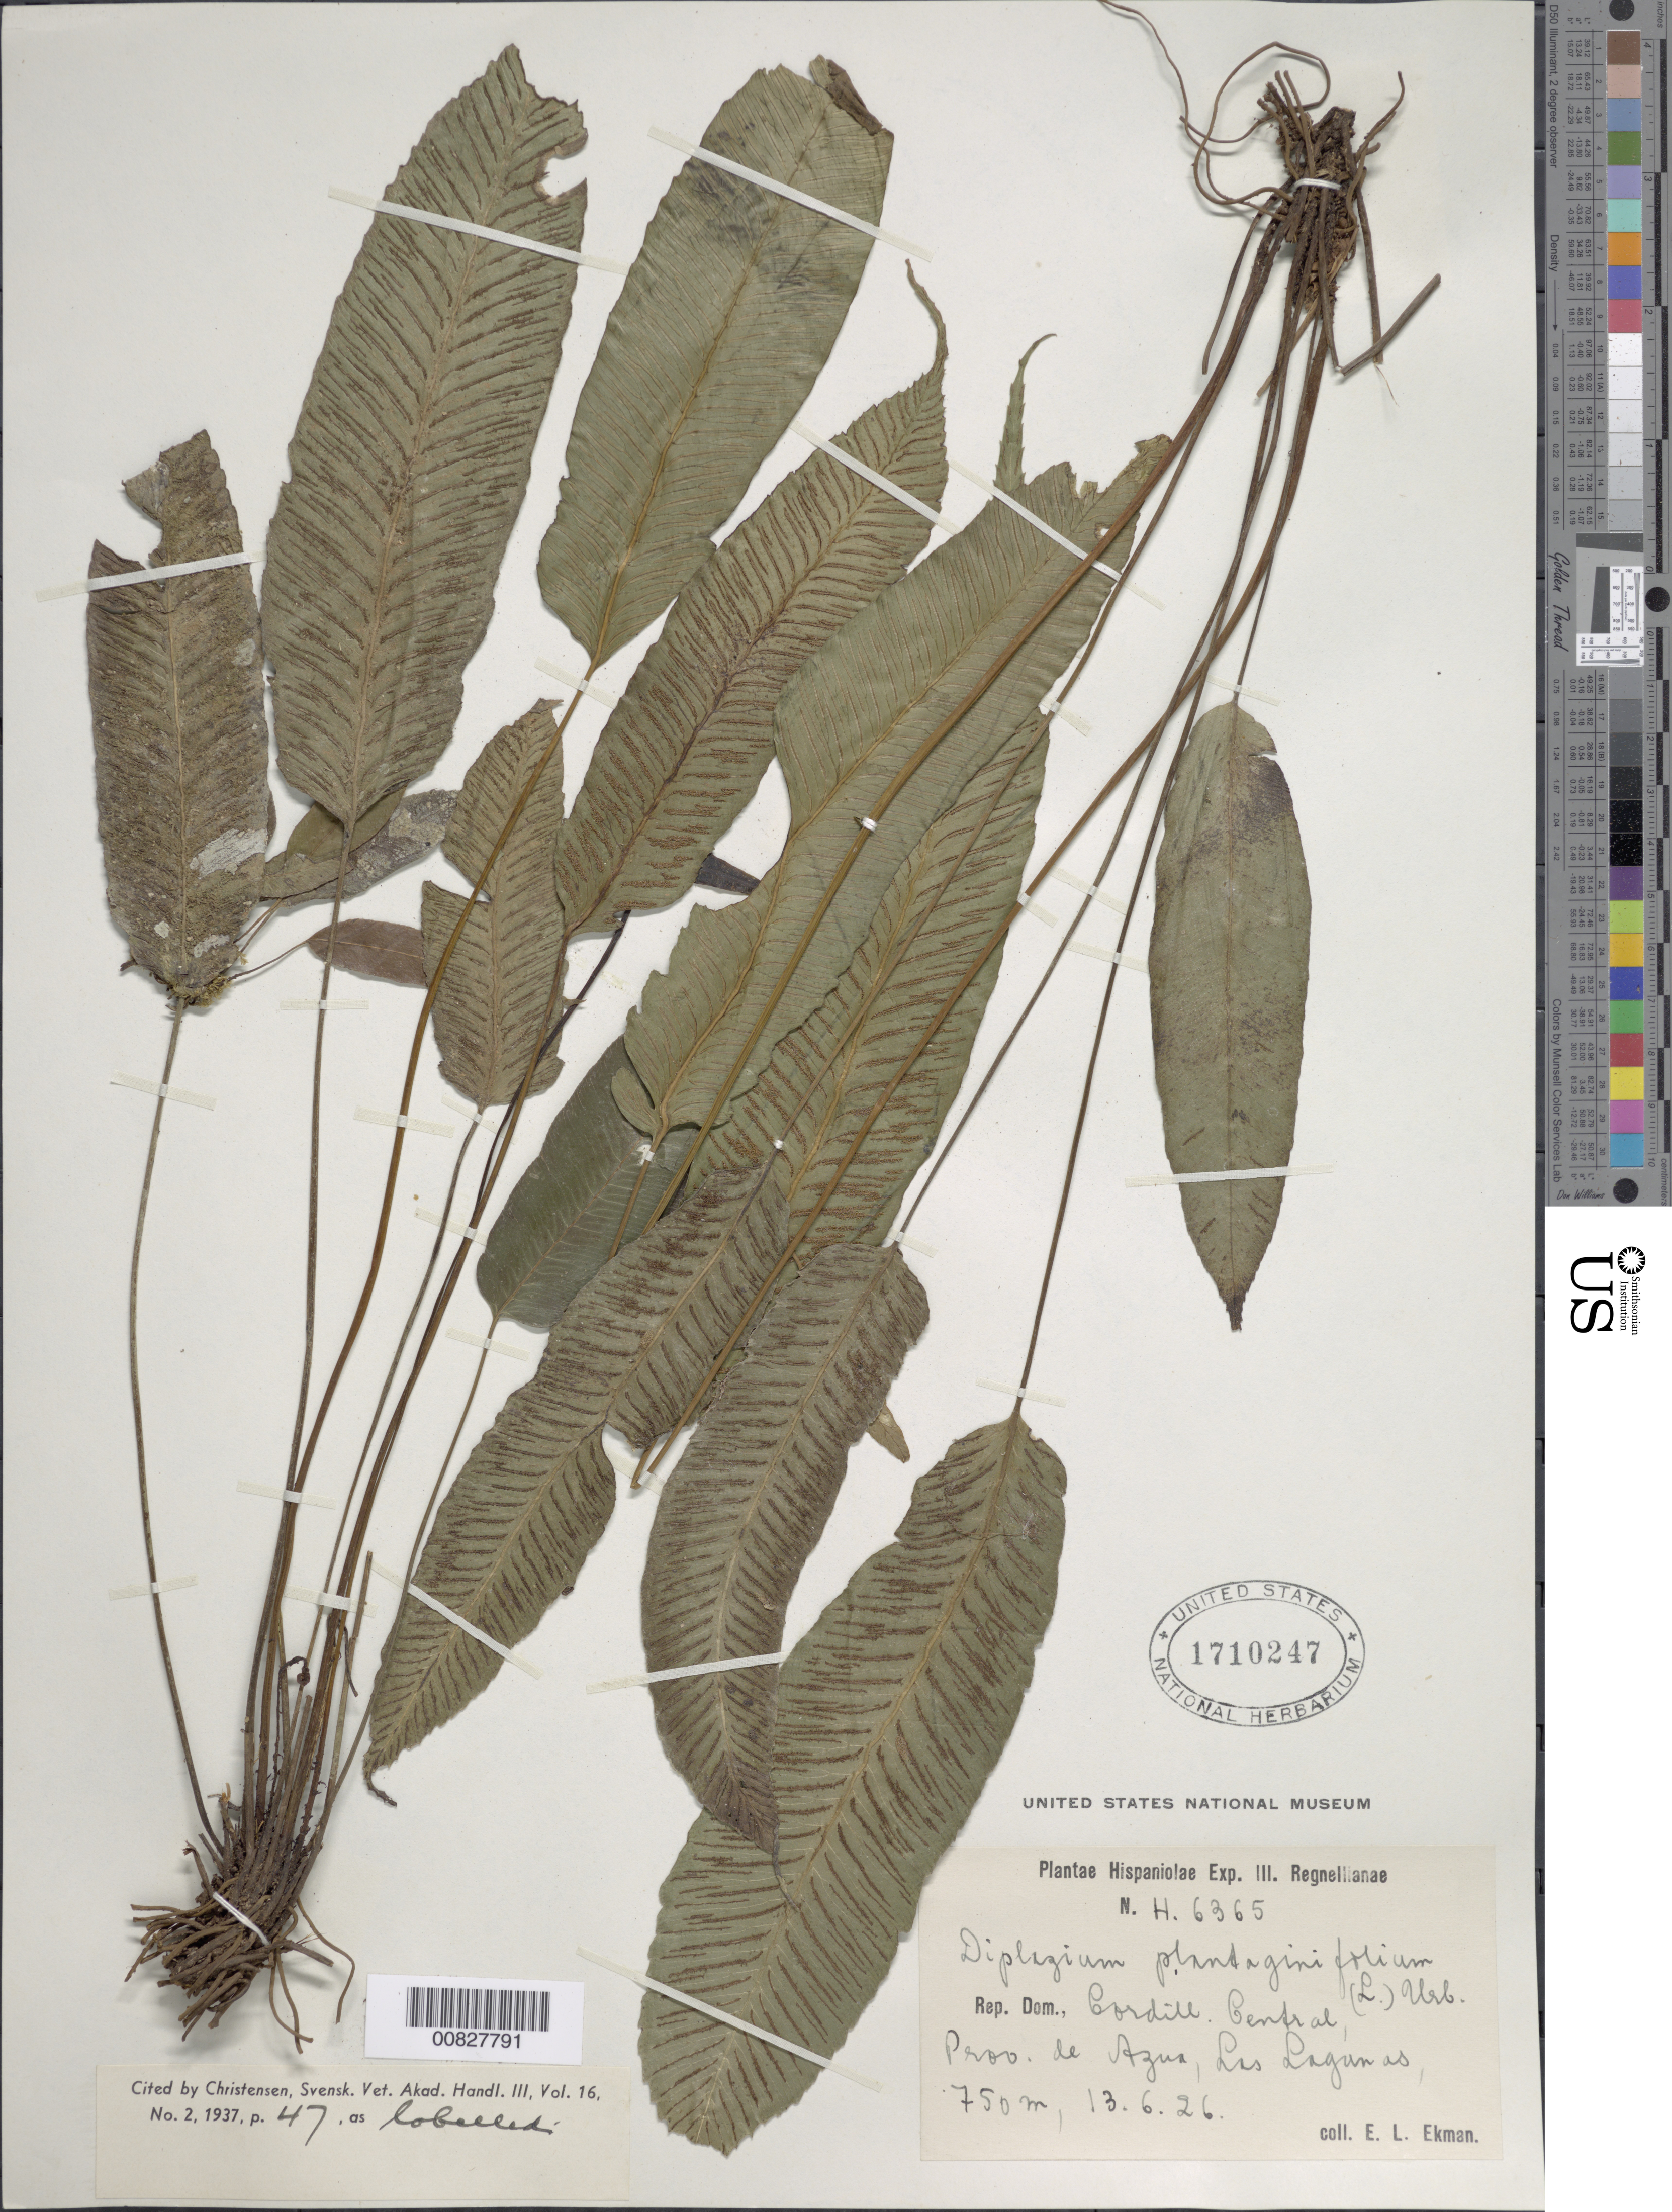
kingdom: Plantae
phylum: Tracheophyta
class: Polypodiopsida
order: Polypodiales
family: Athyriaceae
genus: Diplazium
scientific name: Diplazium plantaginifolium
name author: (L.) Urb.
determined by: Christensen, C. F. A.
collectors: E. L. Ekman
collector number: H 6365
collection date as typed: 13 Jun 1926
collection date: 1926-06-13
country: Dominican Republic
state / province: Azua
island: Hispaniola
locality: Cordillera Central, las lagunas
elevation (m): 750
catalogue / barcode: US 1710247